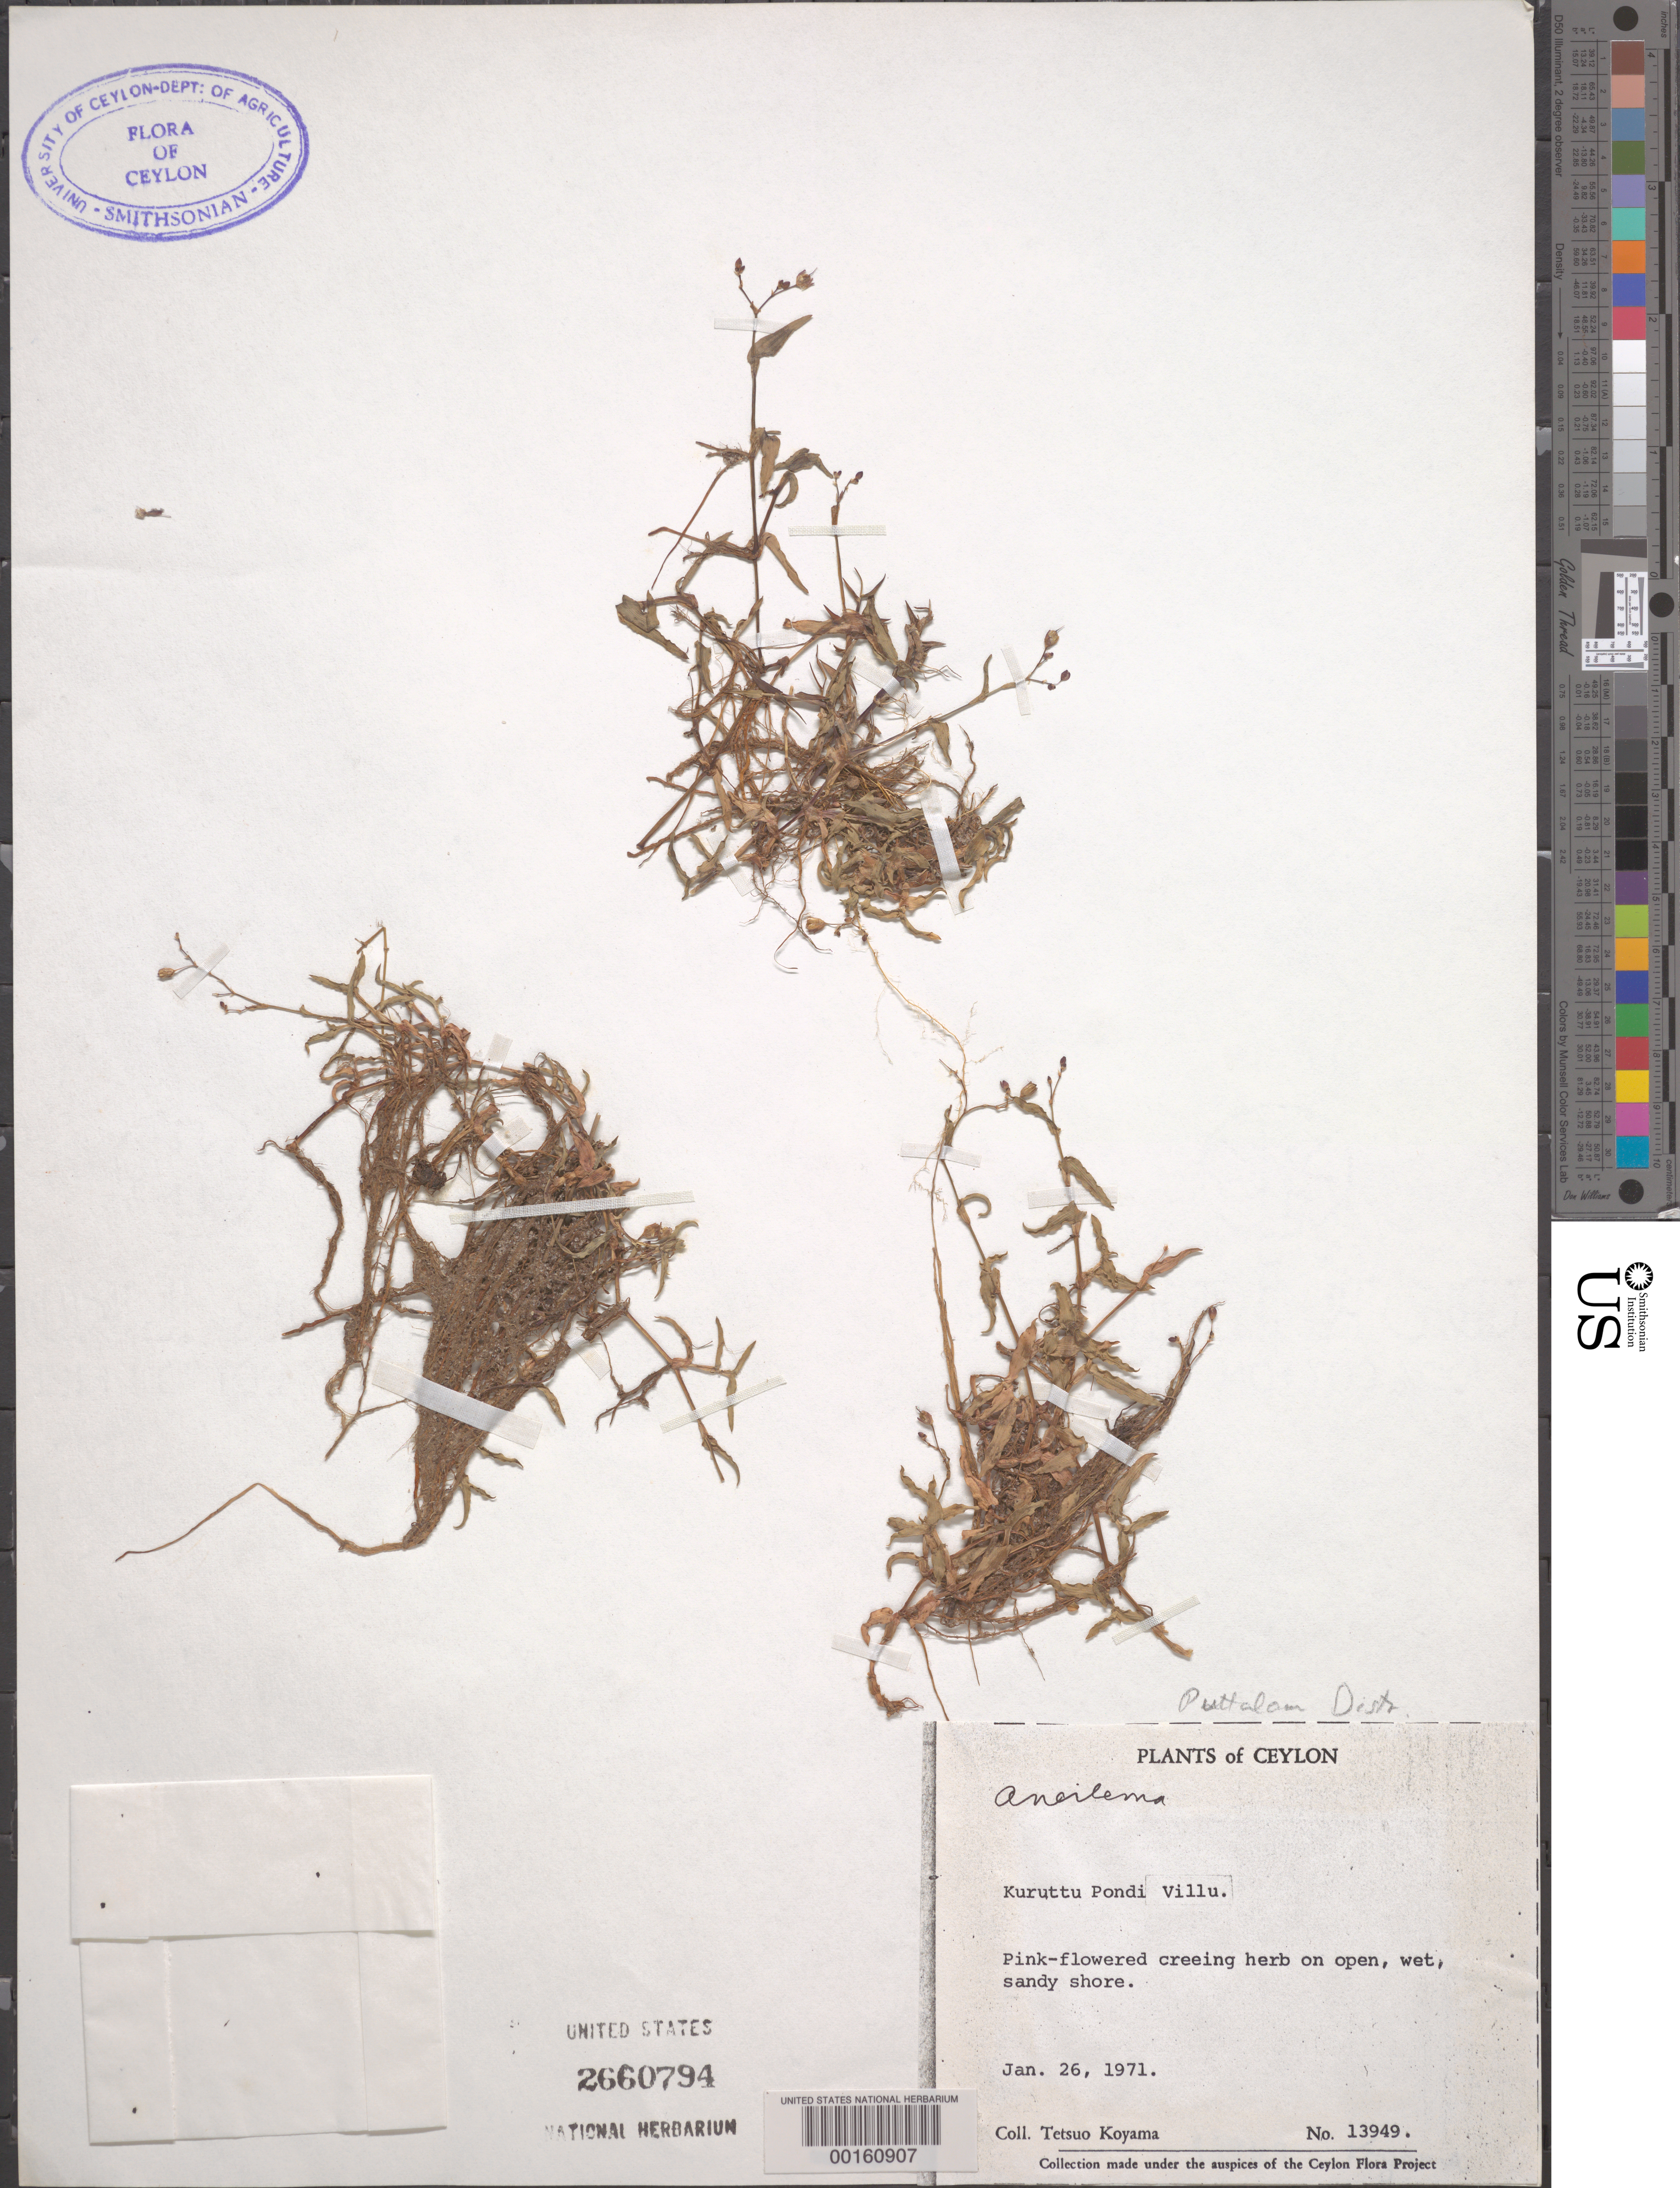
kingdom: Plantae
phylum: Tracheophyta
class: Liliopsida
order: Commelinales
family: Commelinaceae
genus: Murdannia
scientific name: Murdannia spirata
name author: (L.) G. Brückn.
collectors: T. Koyama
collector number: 13949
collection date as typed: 26 Jan 1971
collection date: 1971-01-26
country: Sri Lanka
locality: Kuruttu pondi villu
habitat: Open, wet sandy shore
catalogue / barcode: US 2660794